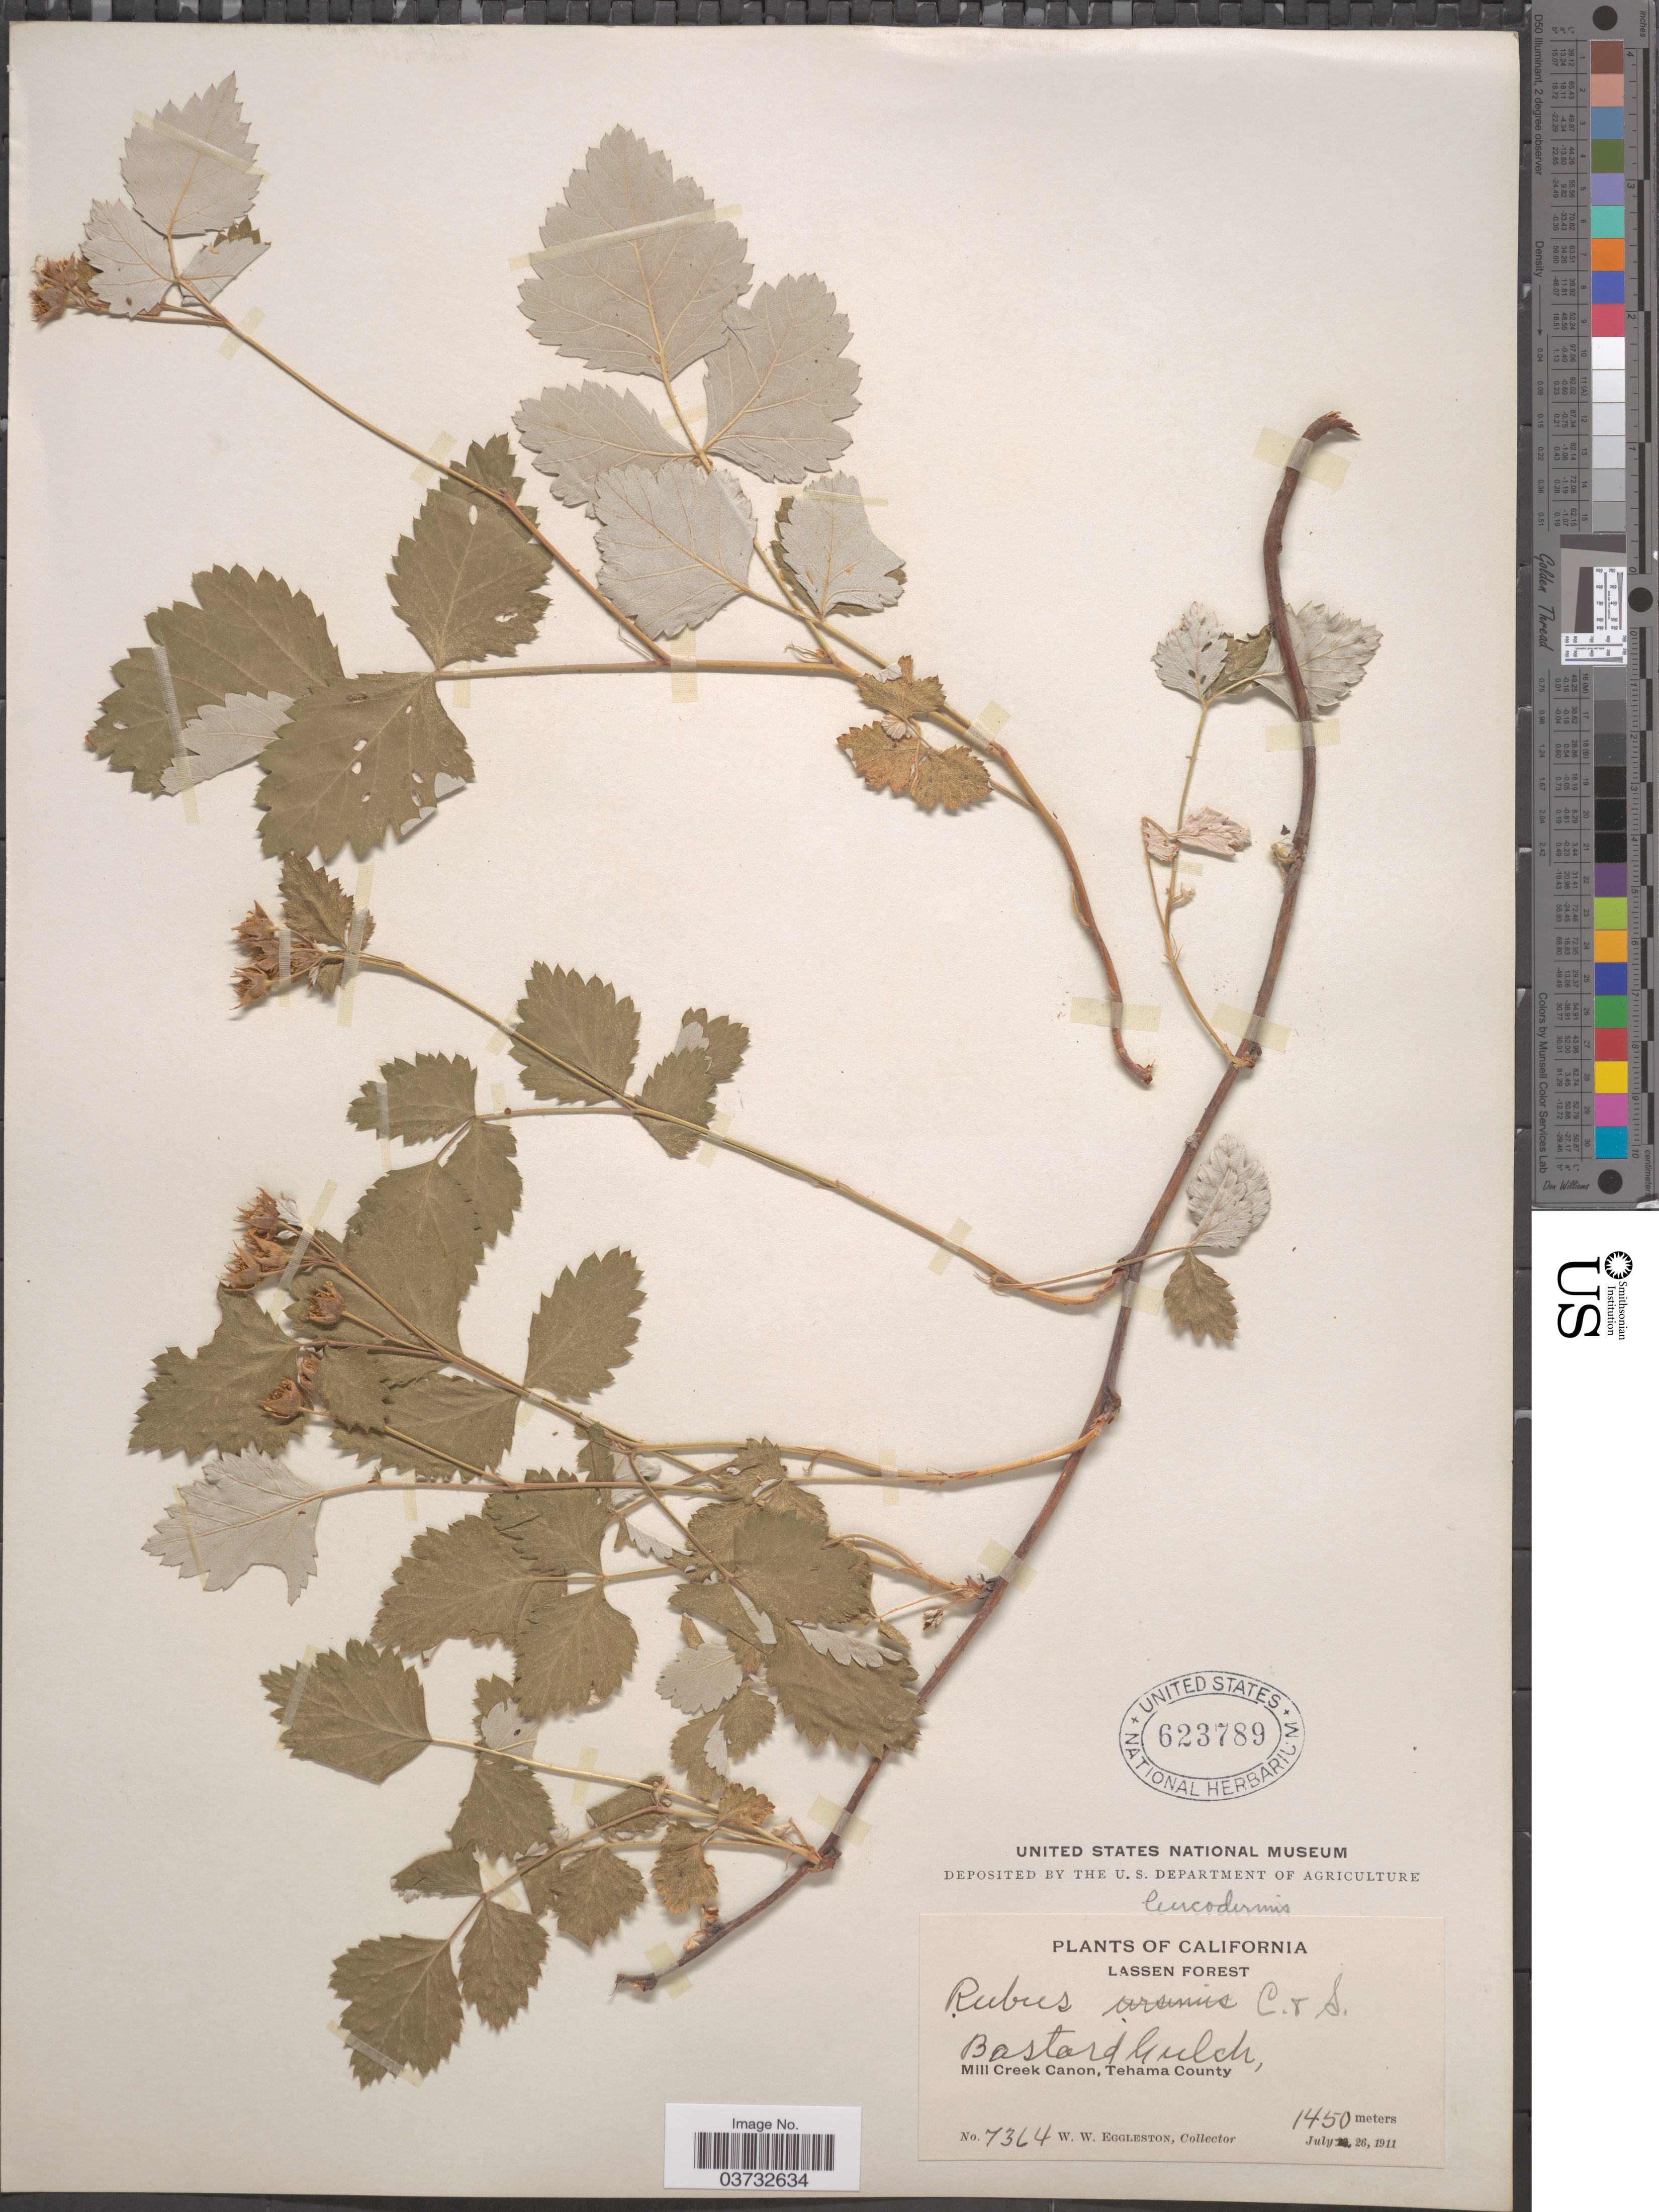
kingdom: Plantae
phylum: Tracheophyta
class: Magnoliopsida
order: Rosales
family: Rosaceae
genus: Rubus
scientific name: Rubus sp.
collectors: W. W. Eggleston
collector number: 7364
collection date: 1911-07-26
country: United States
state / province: California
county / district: Tehama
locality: Lassen Forest. Bastard Gulch, Mill Creek Canon, Tehama County.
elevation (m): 1450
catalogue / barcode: US 623789